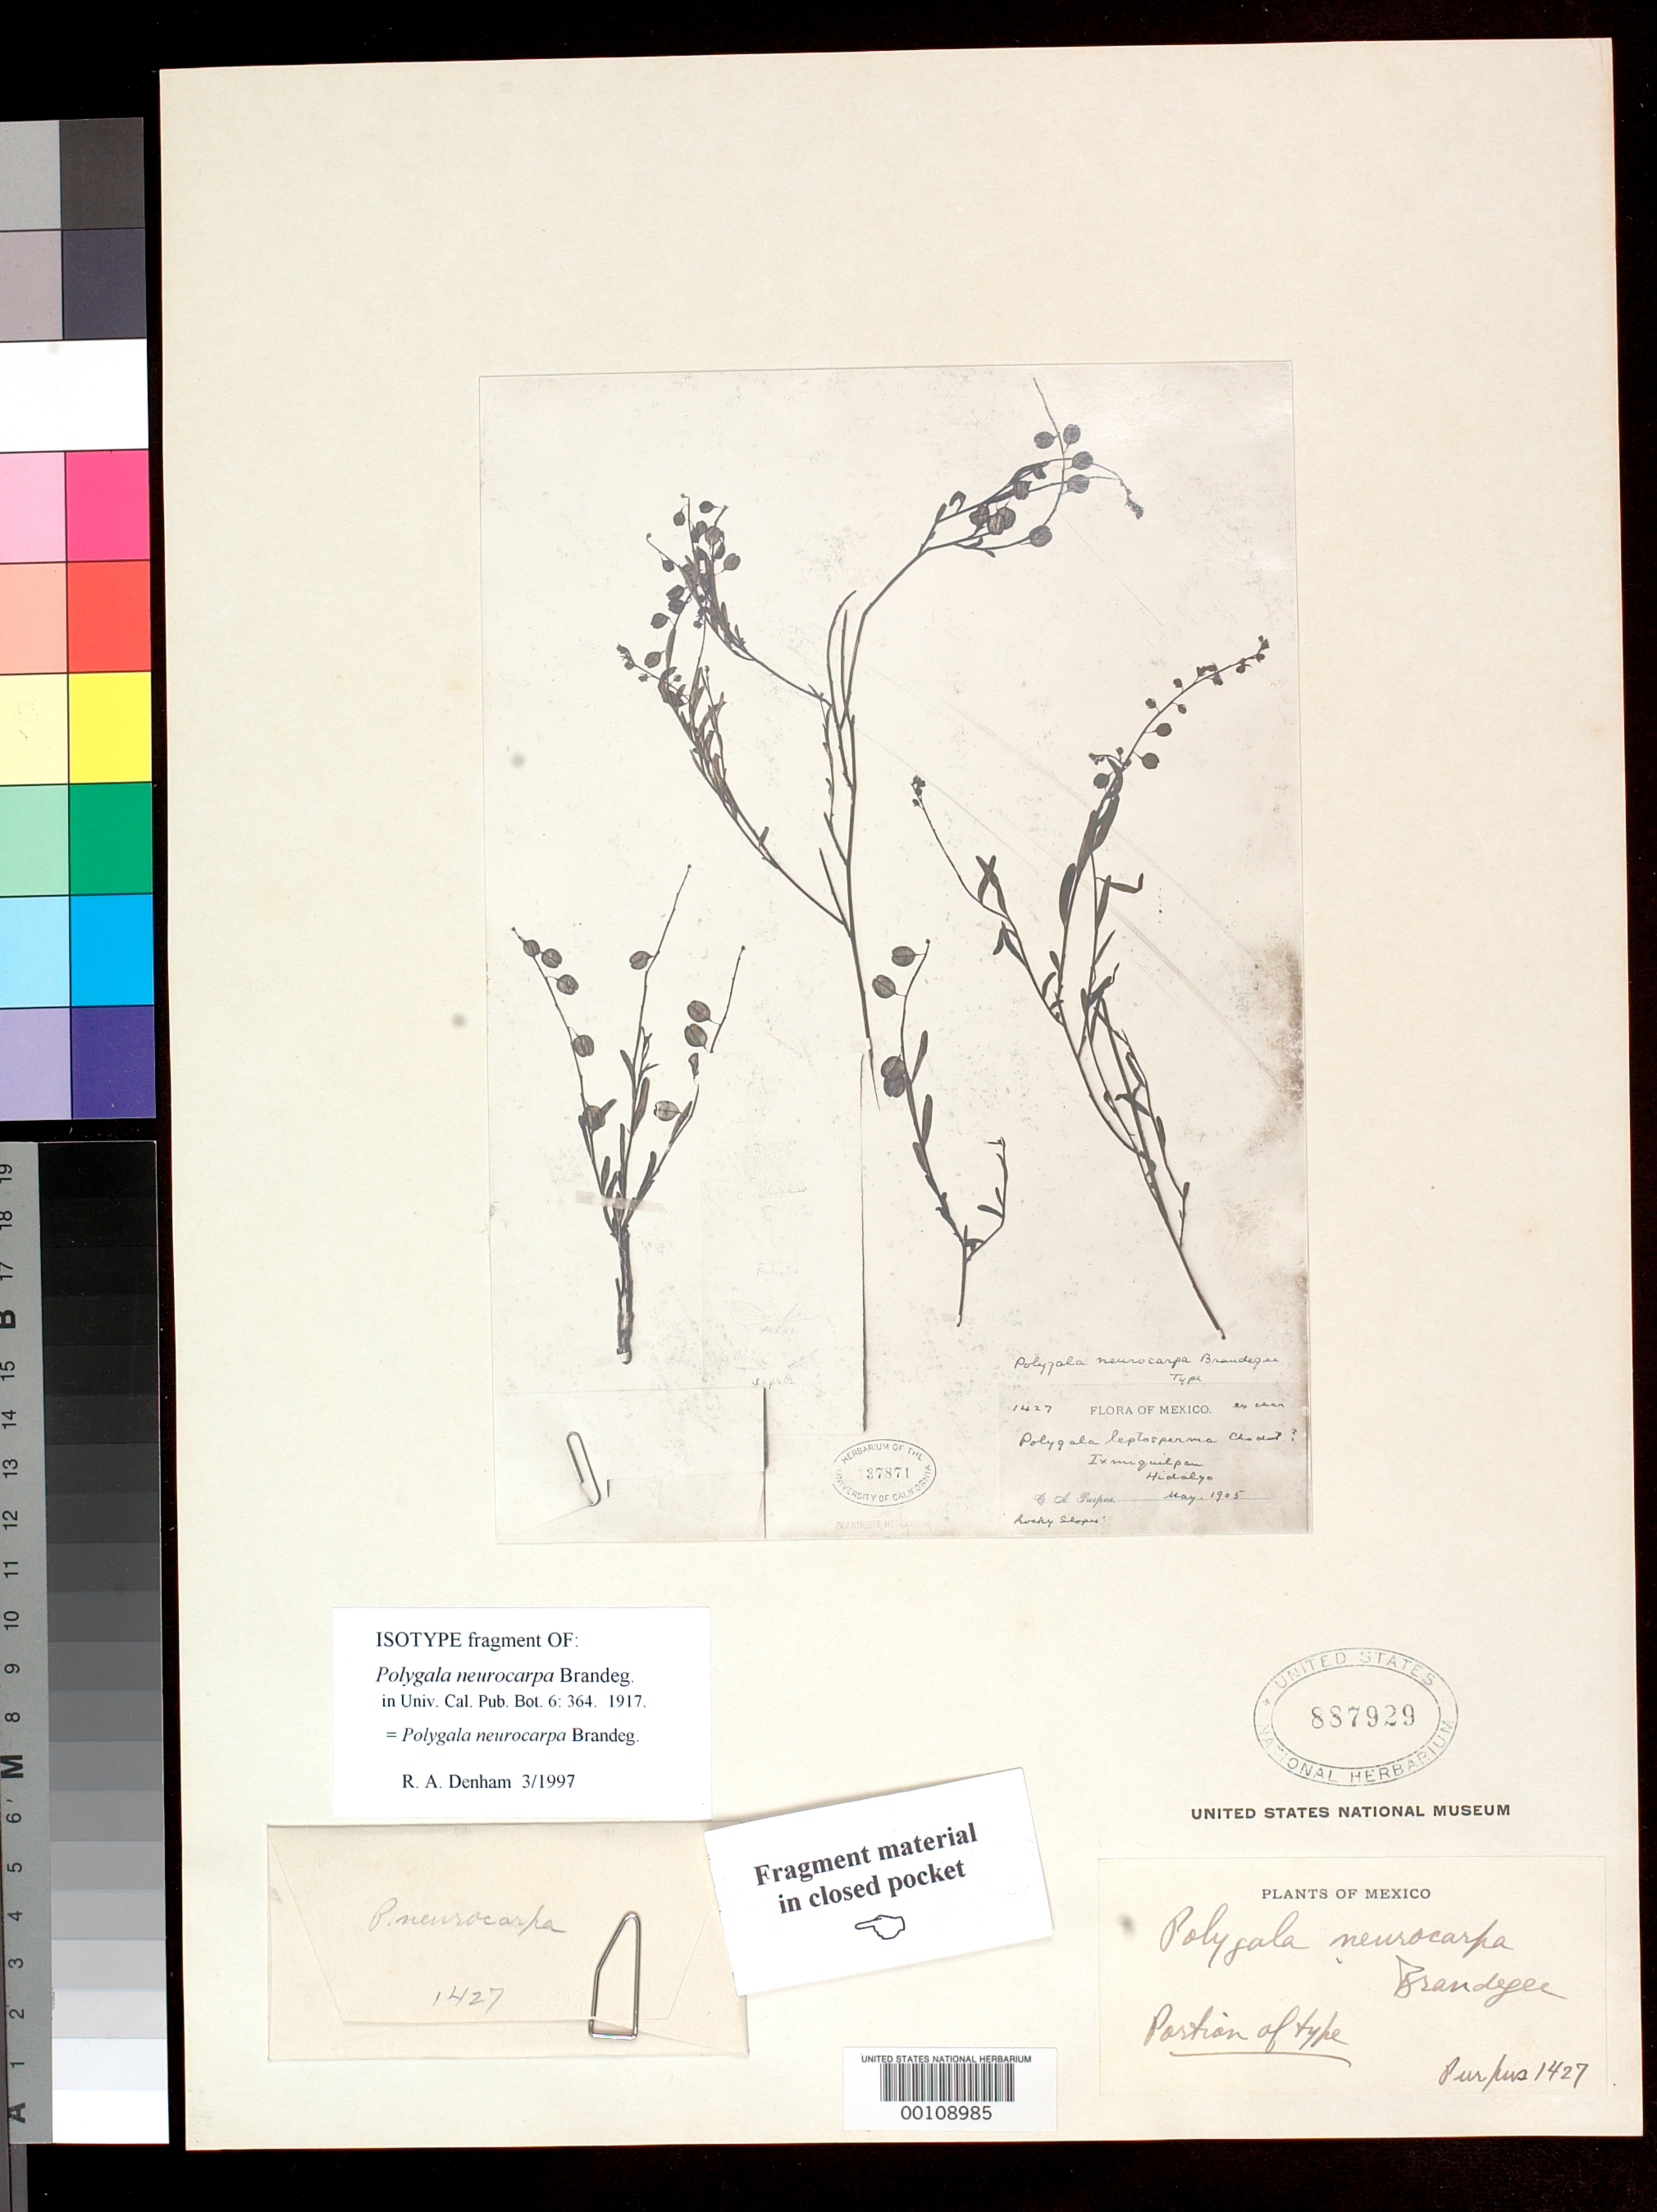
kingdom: Plantae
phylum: Tracheophyta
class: Magnoliopsida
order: Fabales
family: Polygalaceae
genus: Polygala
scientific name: Polygala neurocarpa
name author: Brandegee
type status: Isotype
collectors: C. A. Purpus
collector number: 1427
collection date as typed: May 1905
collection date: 1905-05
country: Mexico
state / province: Hidalgo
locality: Ixmiquilpan.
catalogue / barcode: US 887929